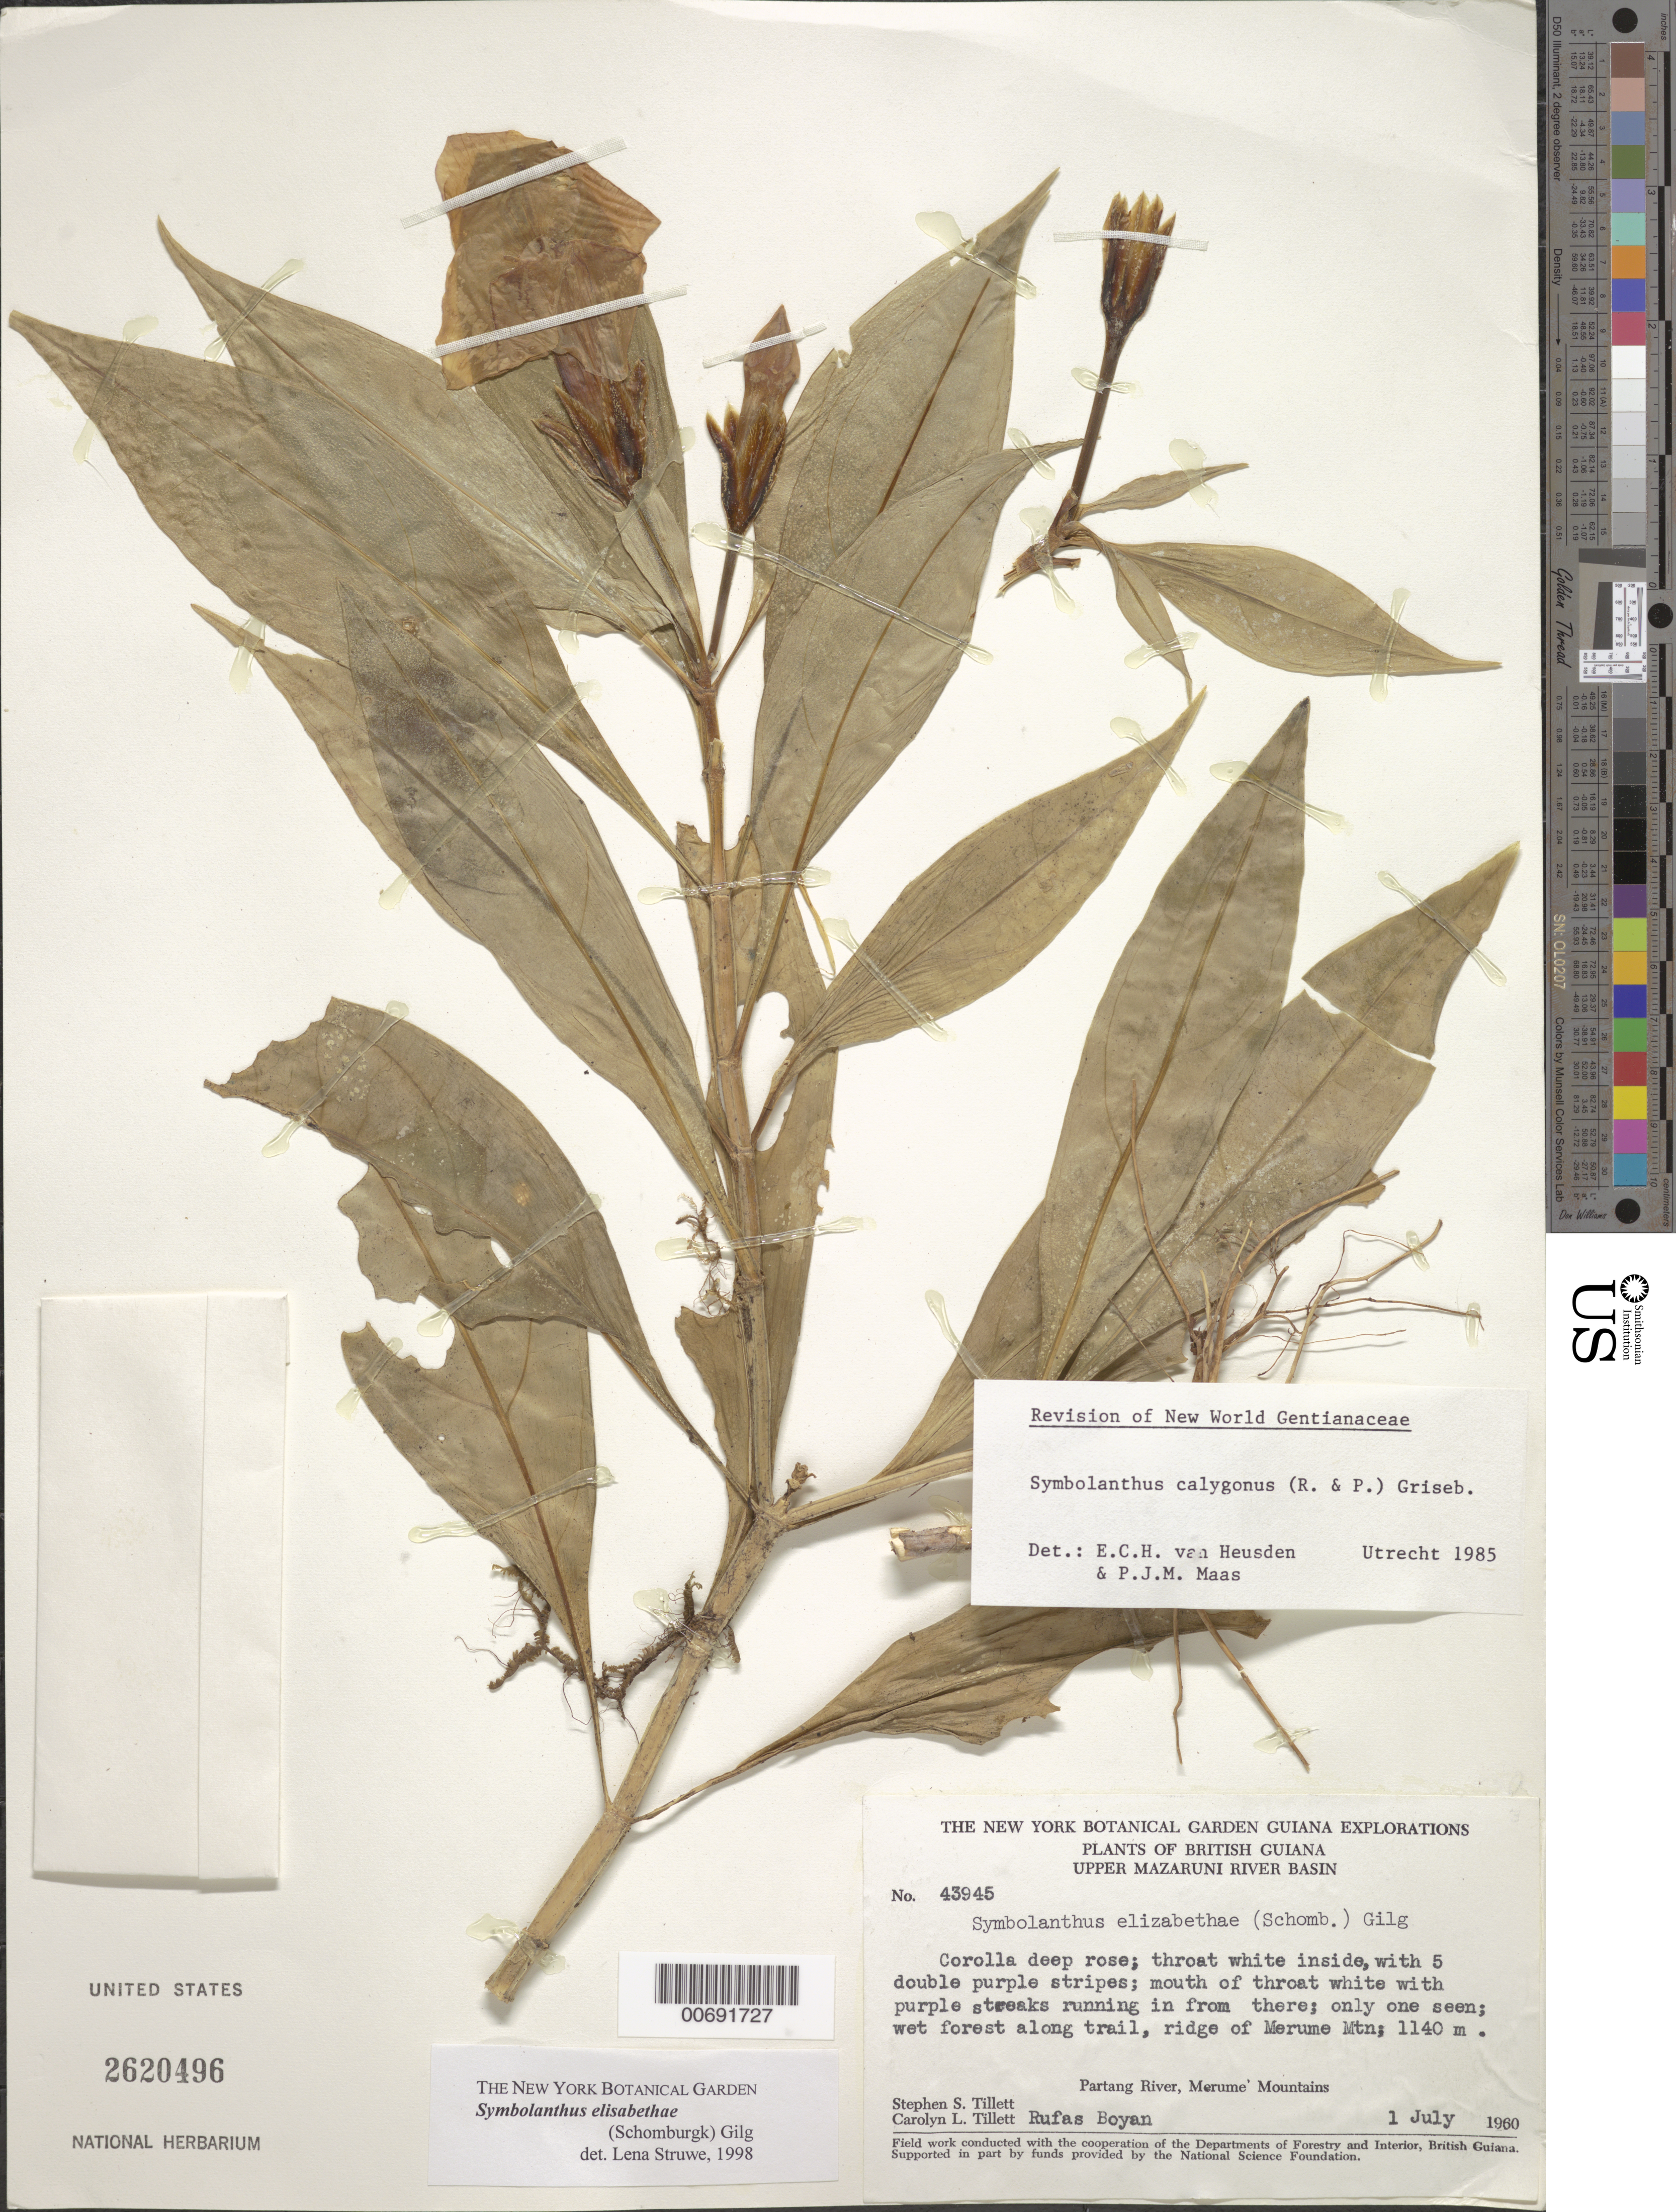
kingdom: Plantae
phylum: Tracheophyta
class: Magnoliopsida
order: Gentianales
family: Gentianaceae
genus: Symbolanthus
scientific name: Symbolanthus elisabethae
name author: (M.R. Schomb.) Gilg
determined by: Struwe, L.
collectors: S. S. Tillett, C. L. Tillett & R. Boyan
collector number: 43945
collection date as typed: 1-Jul-60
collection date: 1960-07-01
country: Guyana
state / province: Cuyuni-Mazaruni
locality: Merume Mts., Partang R., upper Mazaruni River Basin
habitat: Wet forest along trail;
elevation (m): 1143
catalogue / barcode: US 2620496